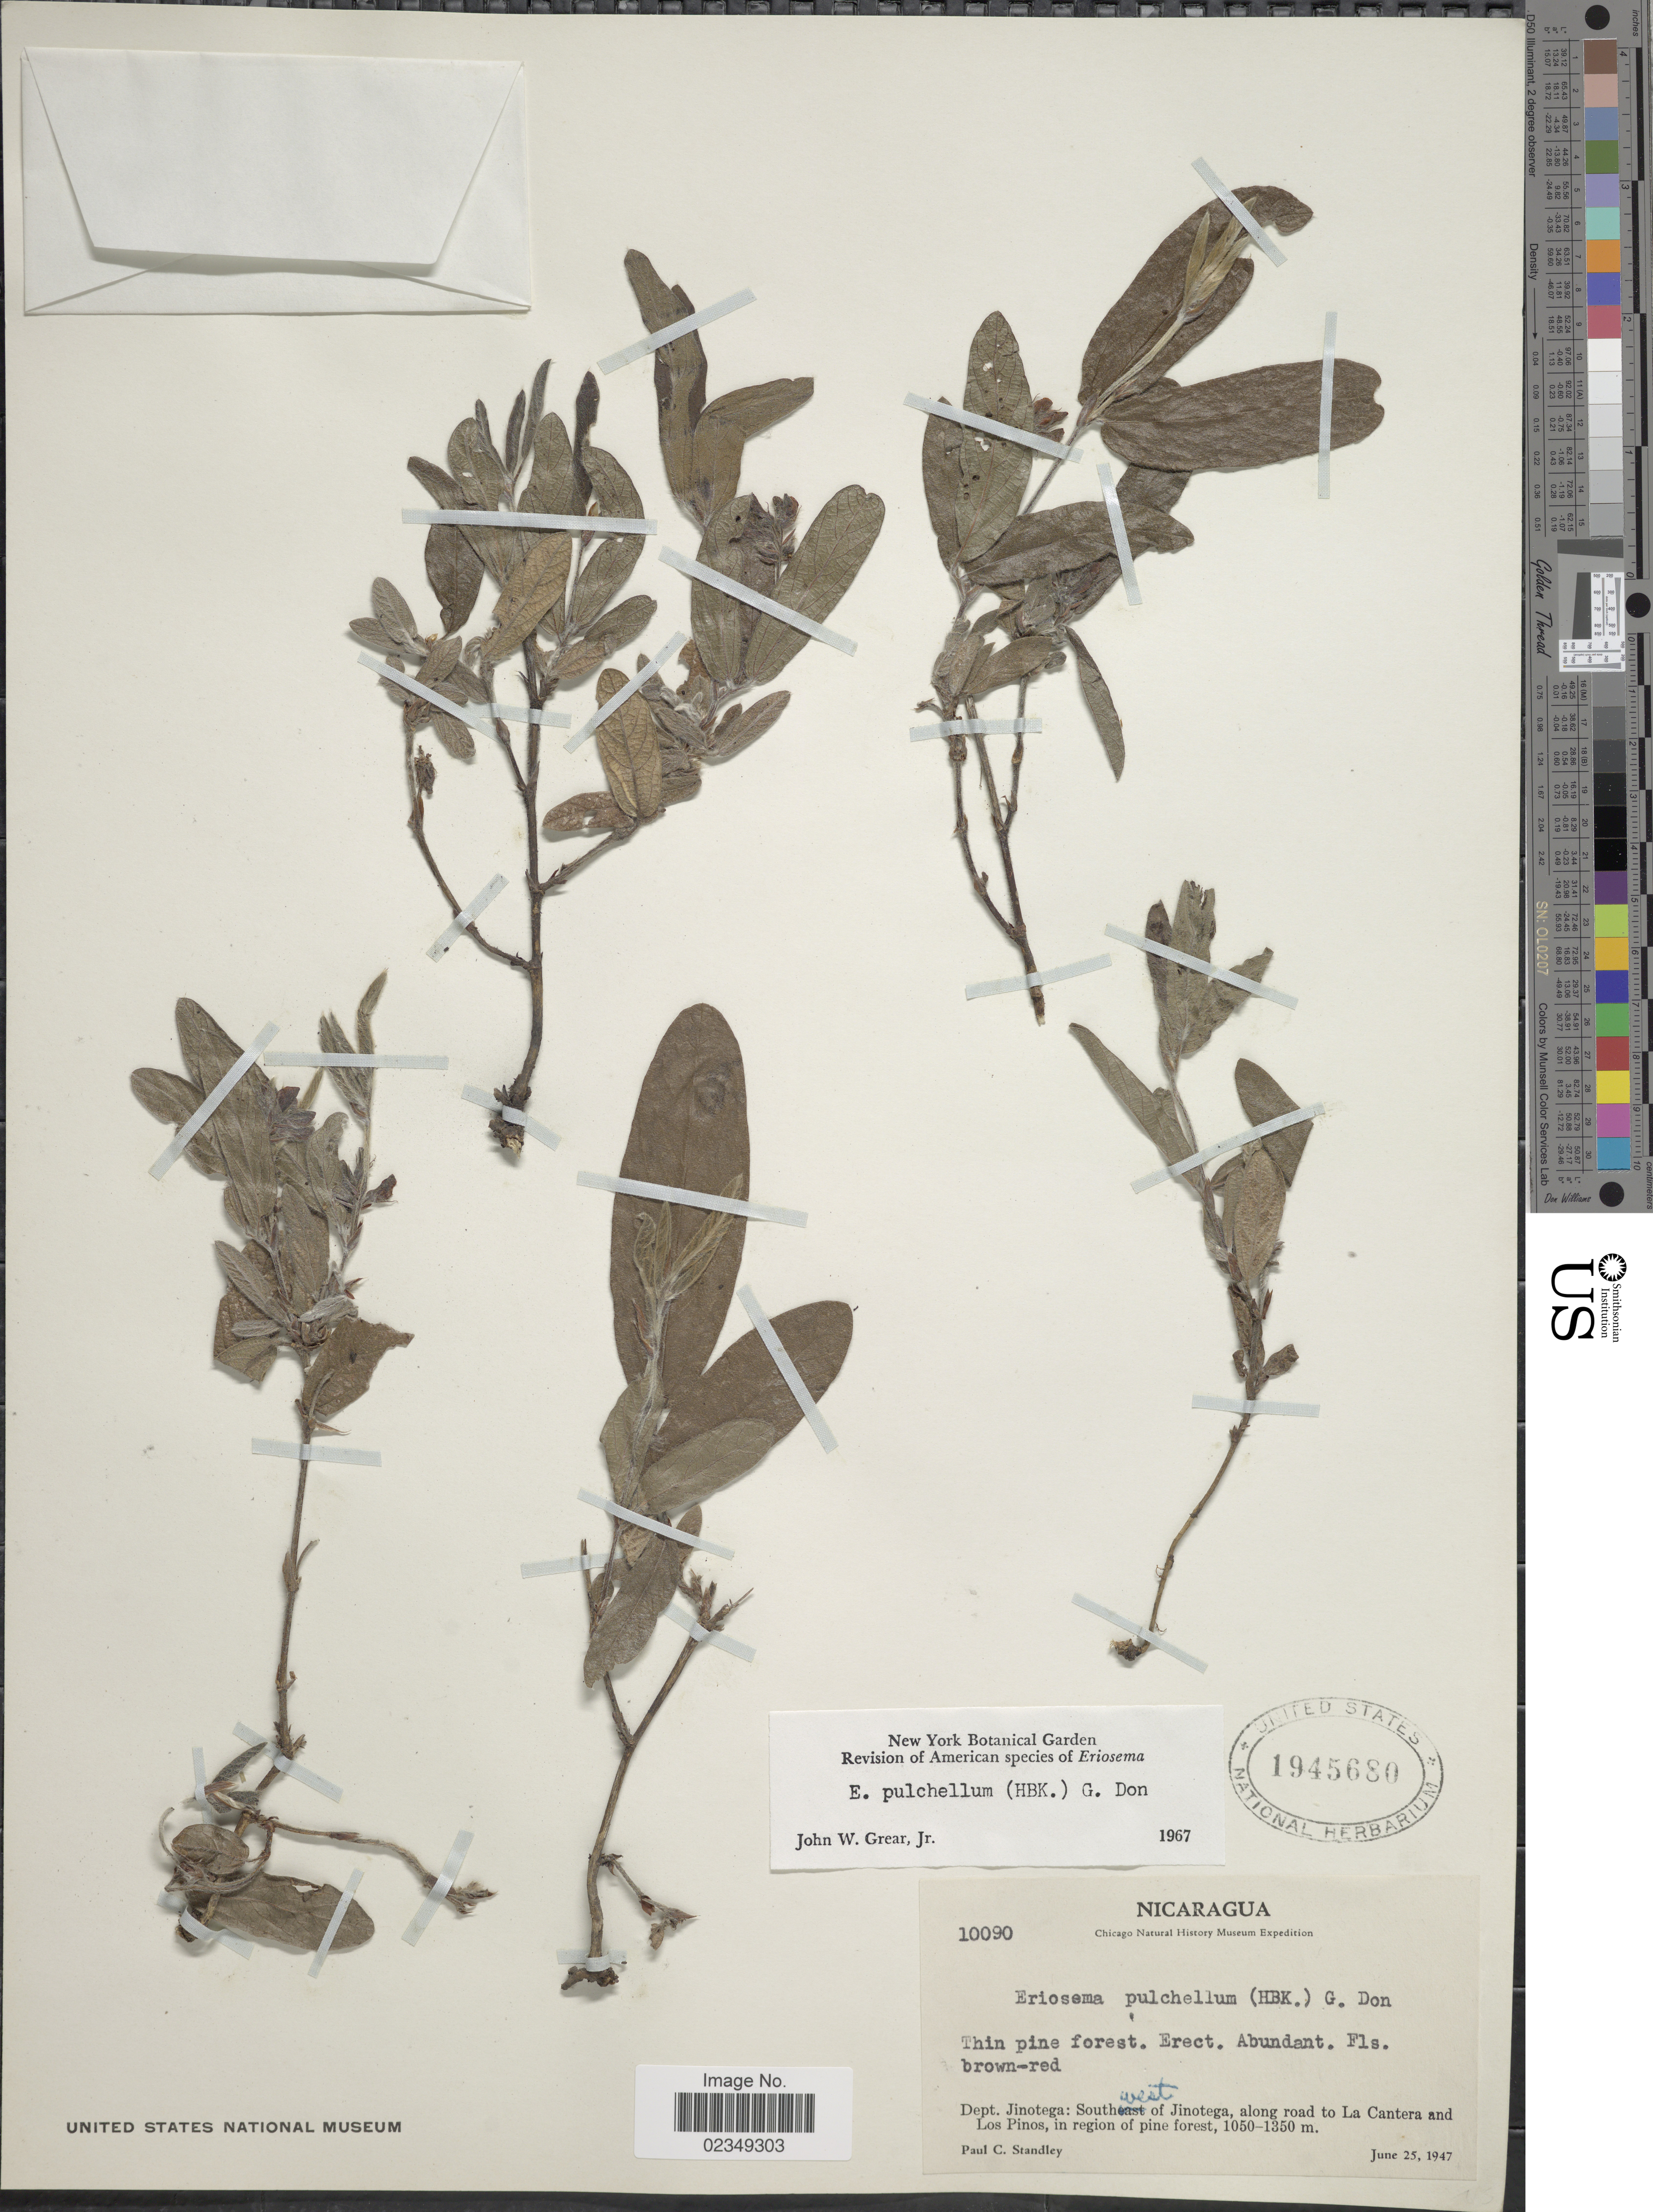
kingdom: Plantae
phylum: Tracheophyta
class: Magnoliopsida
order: Fabales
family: Fabaceae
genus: Eriosema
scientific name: Eriosema pulchellum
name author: (Kunth) G. Don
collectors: P. C. Standley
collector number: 10090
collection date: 1947-06-25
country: Nicaragua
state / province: Jinotega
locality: Dept. Jinotega: Southwest of Jinotega, along road to La Cantera and Los Pinos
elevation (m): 1050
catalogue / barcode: US 1945680